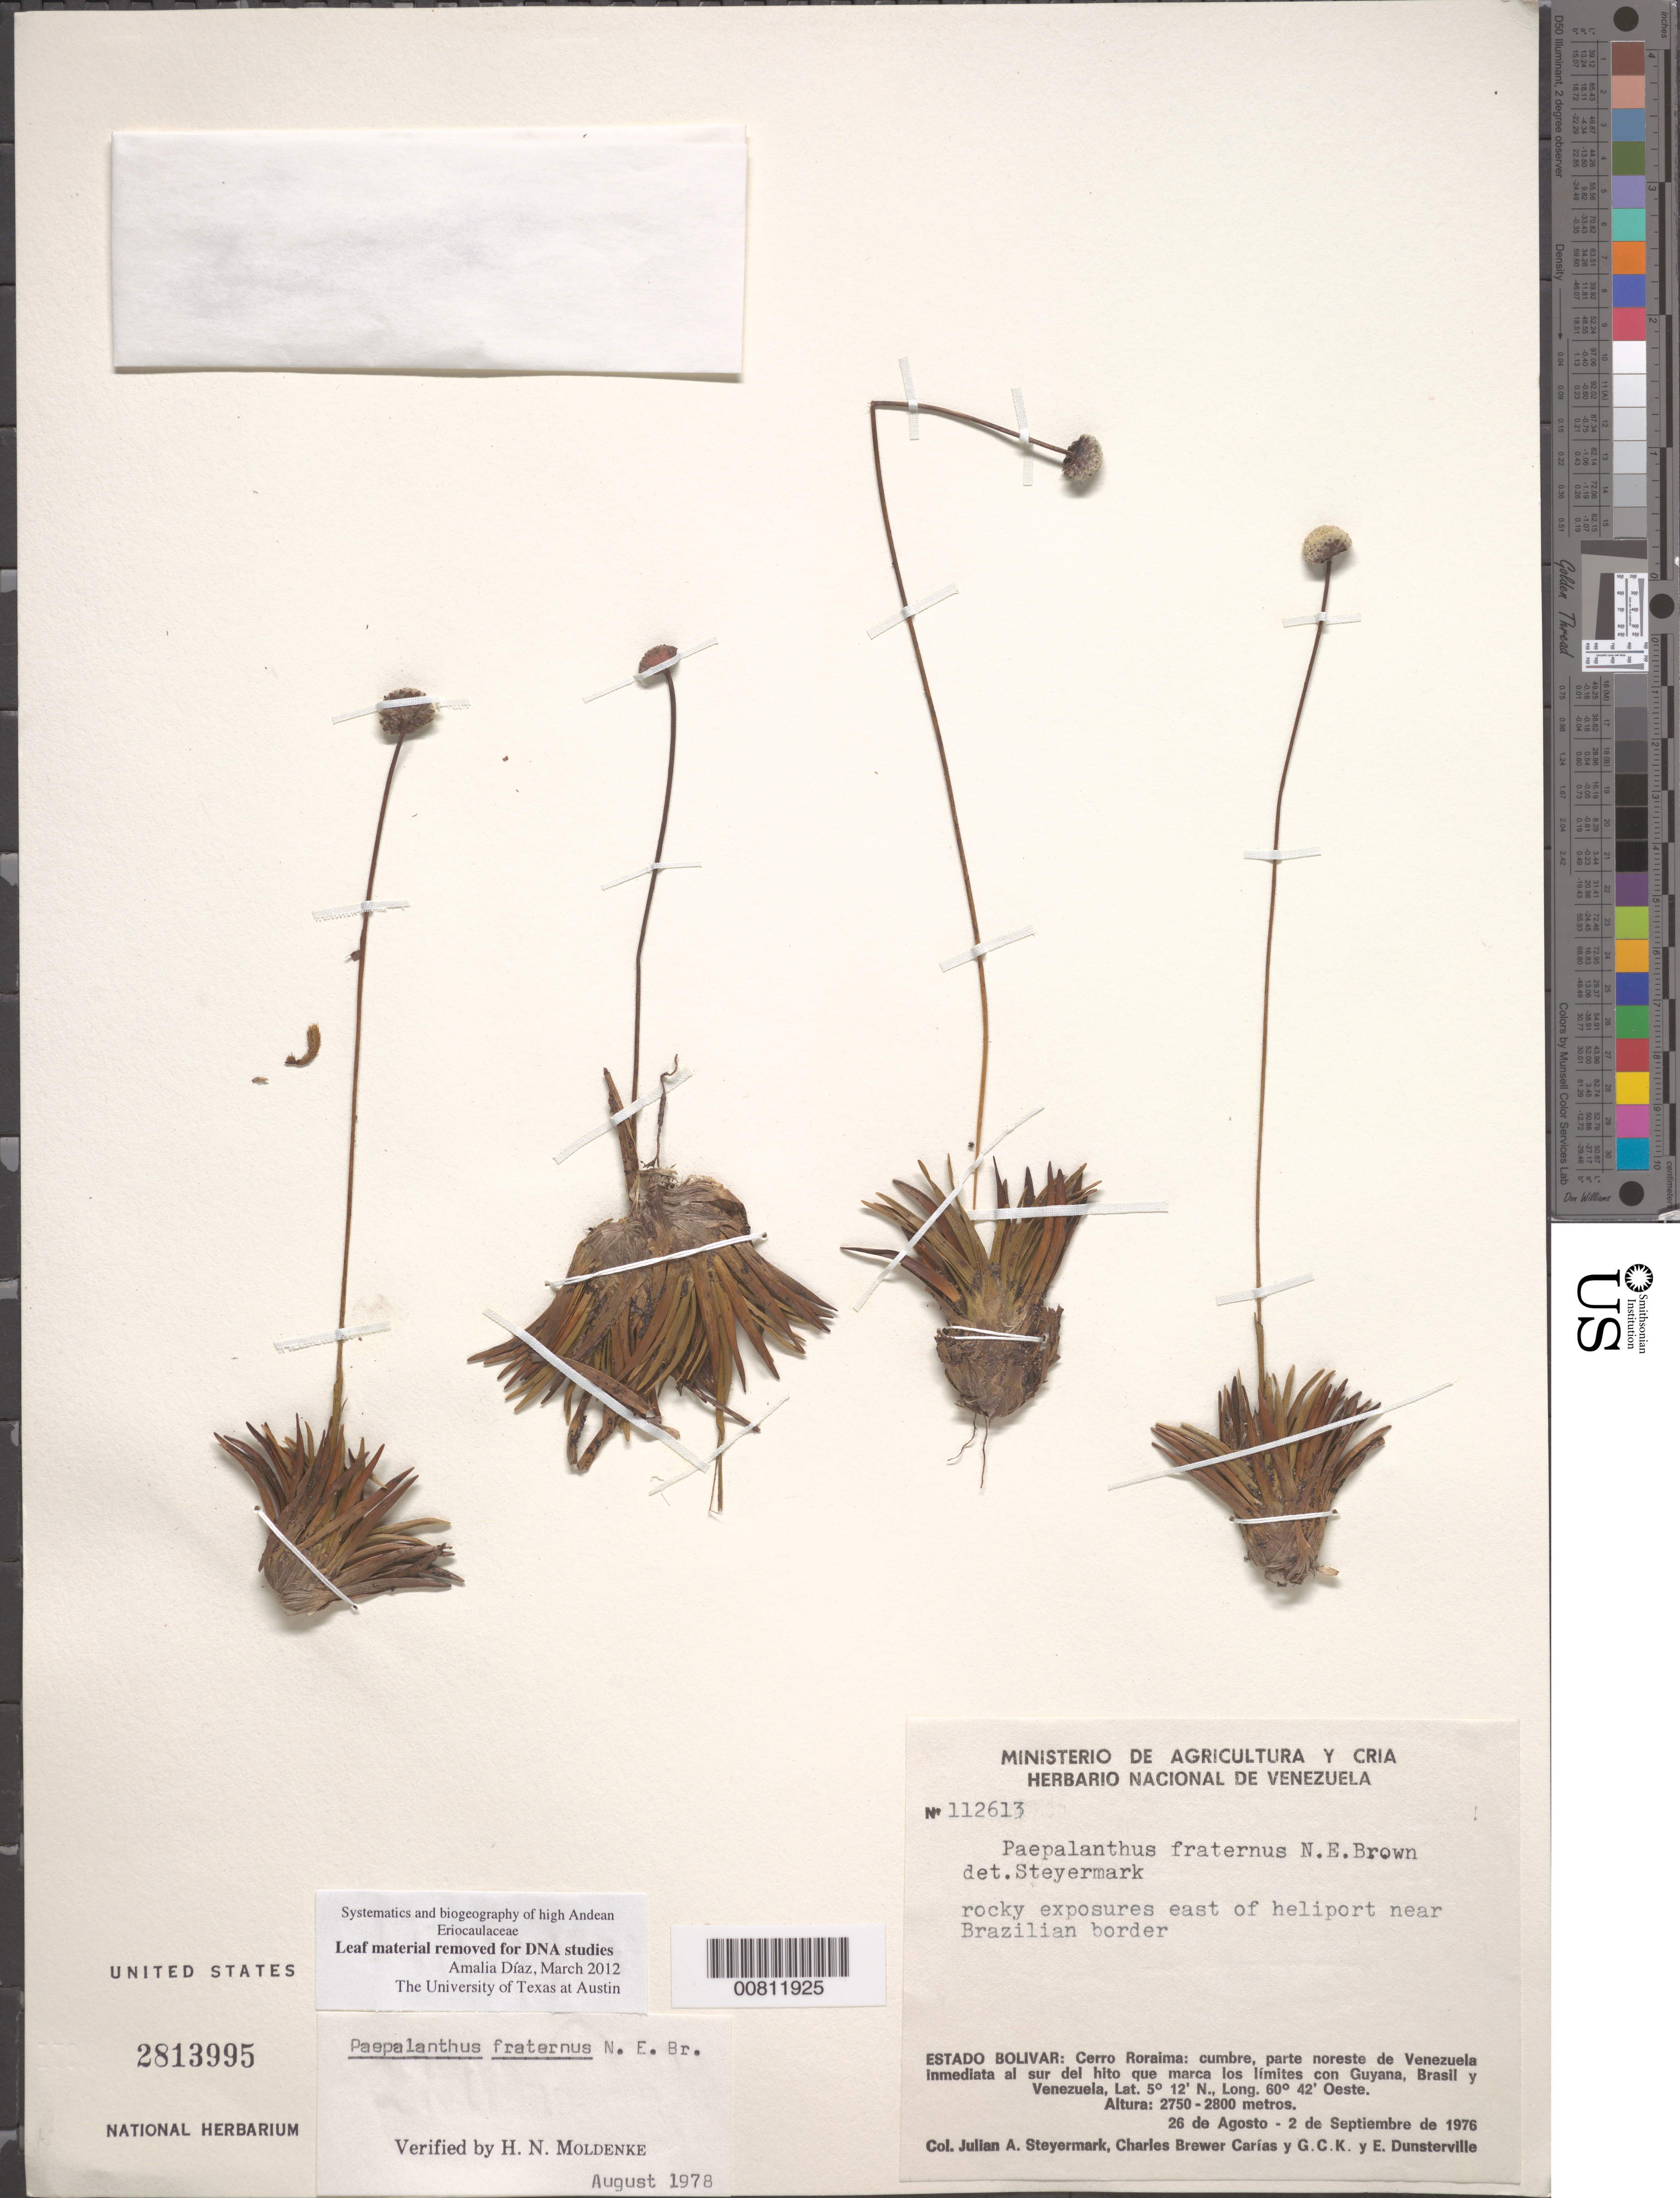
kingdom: Plantae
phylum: Tracheophyta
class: Liliopsida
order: Poales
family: Eriocaulaceae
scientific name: Monosperma fraterna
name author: (N.E. Br.) Andrino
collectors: J. Steyermark, C. Brewer-Carias, G. C. K. Dunsterville & E. Dunsterville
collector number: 112613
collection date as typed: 26-Aug-76 to 2-Sep-76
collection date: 1976-08-26/1976-09-02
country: Venezuela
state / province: Bolívar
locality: Cerro Roraima: cumbre, parte NO de Venezuela immediata al sur del hito que marca los limites con Guyana, Brasil y Venezuela, in "El Valle", headwaters of Río Arabapó.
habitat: Cumbre; rocky exposures E of heliport near border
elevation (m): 2750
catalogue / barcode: US 2813995